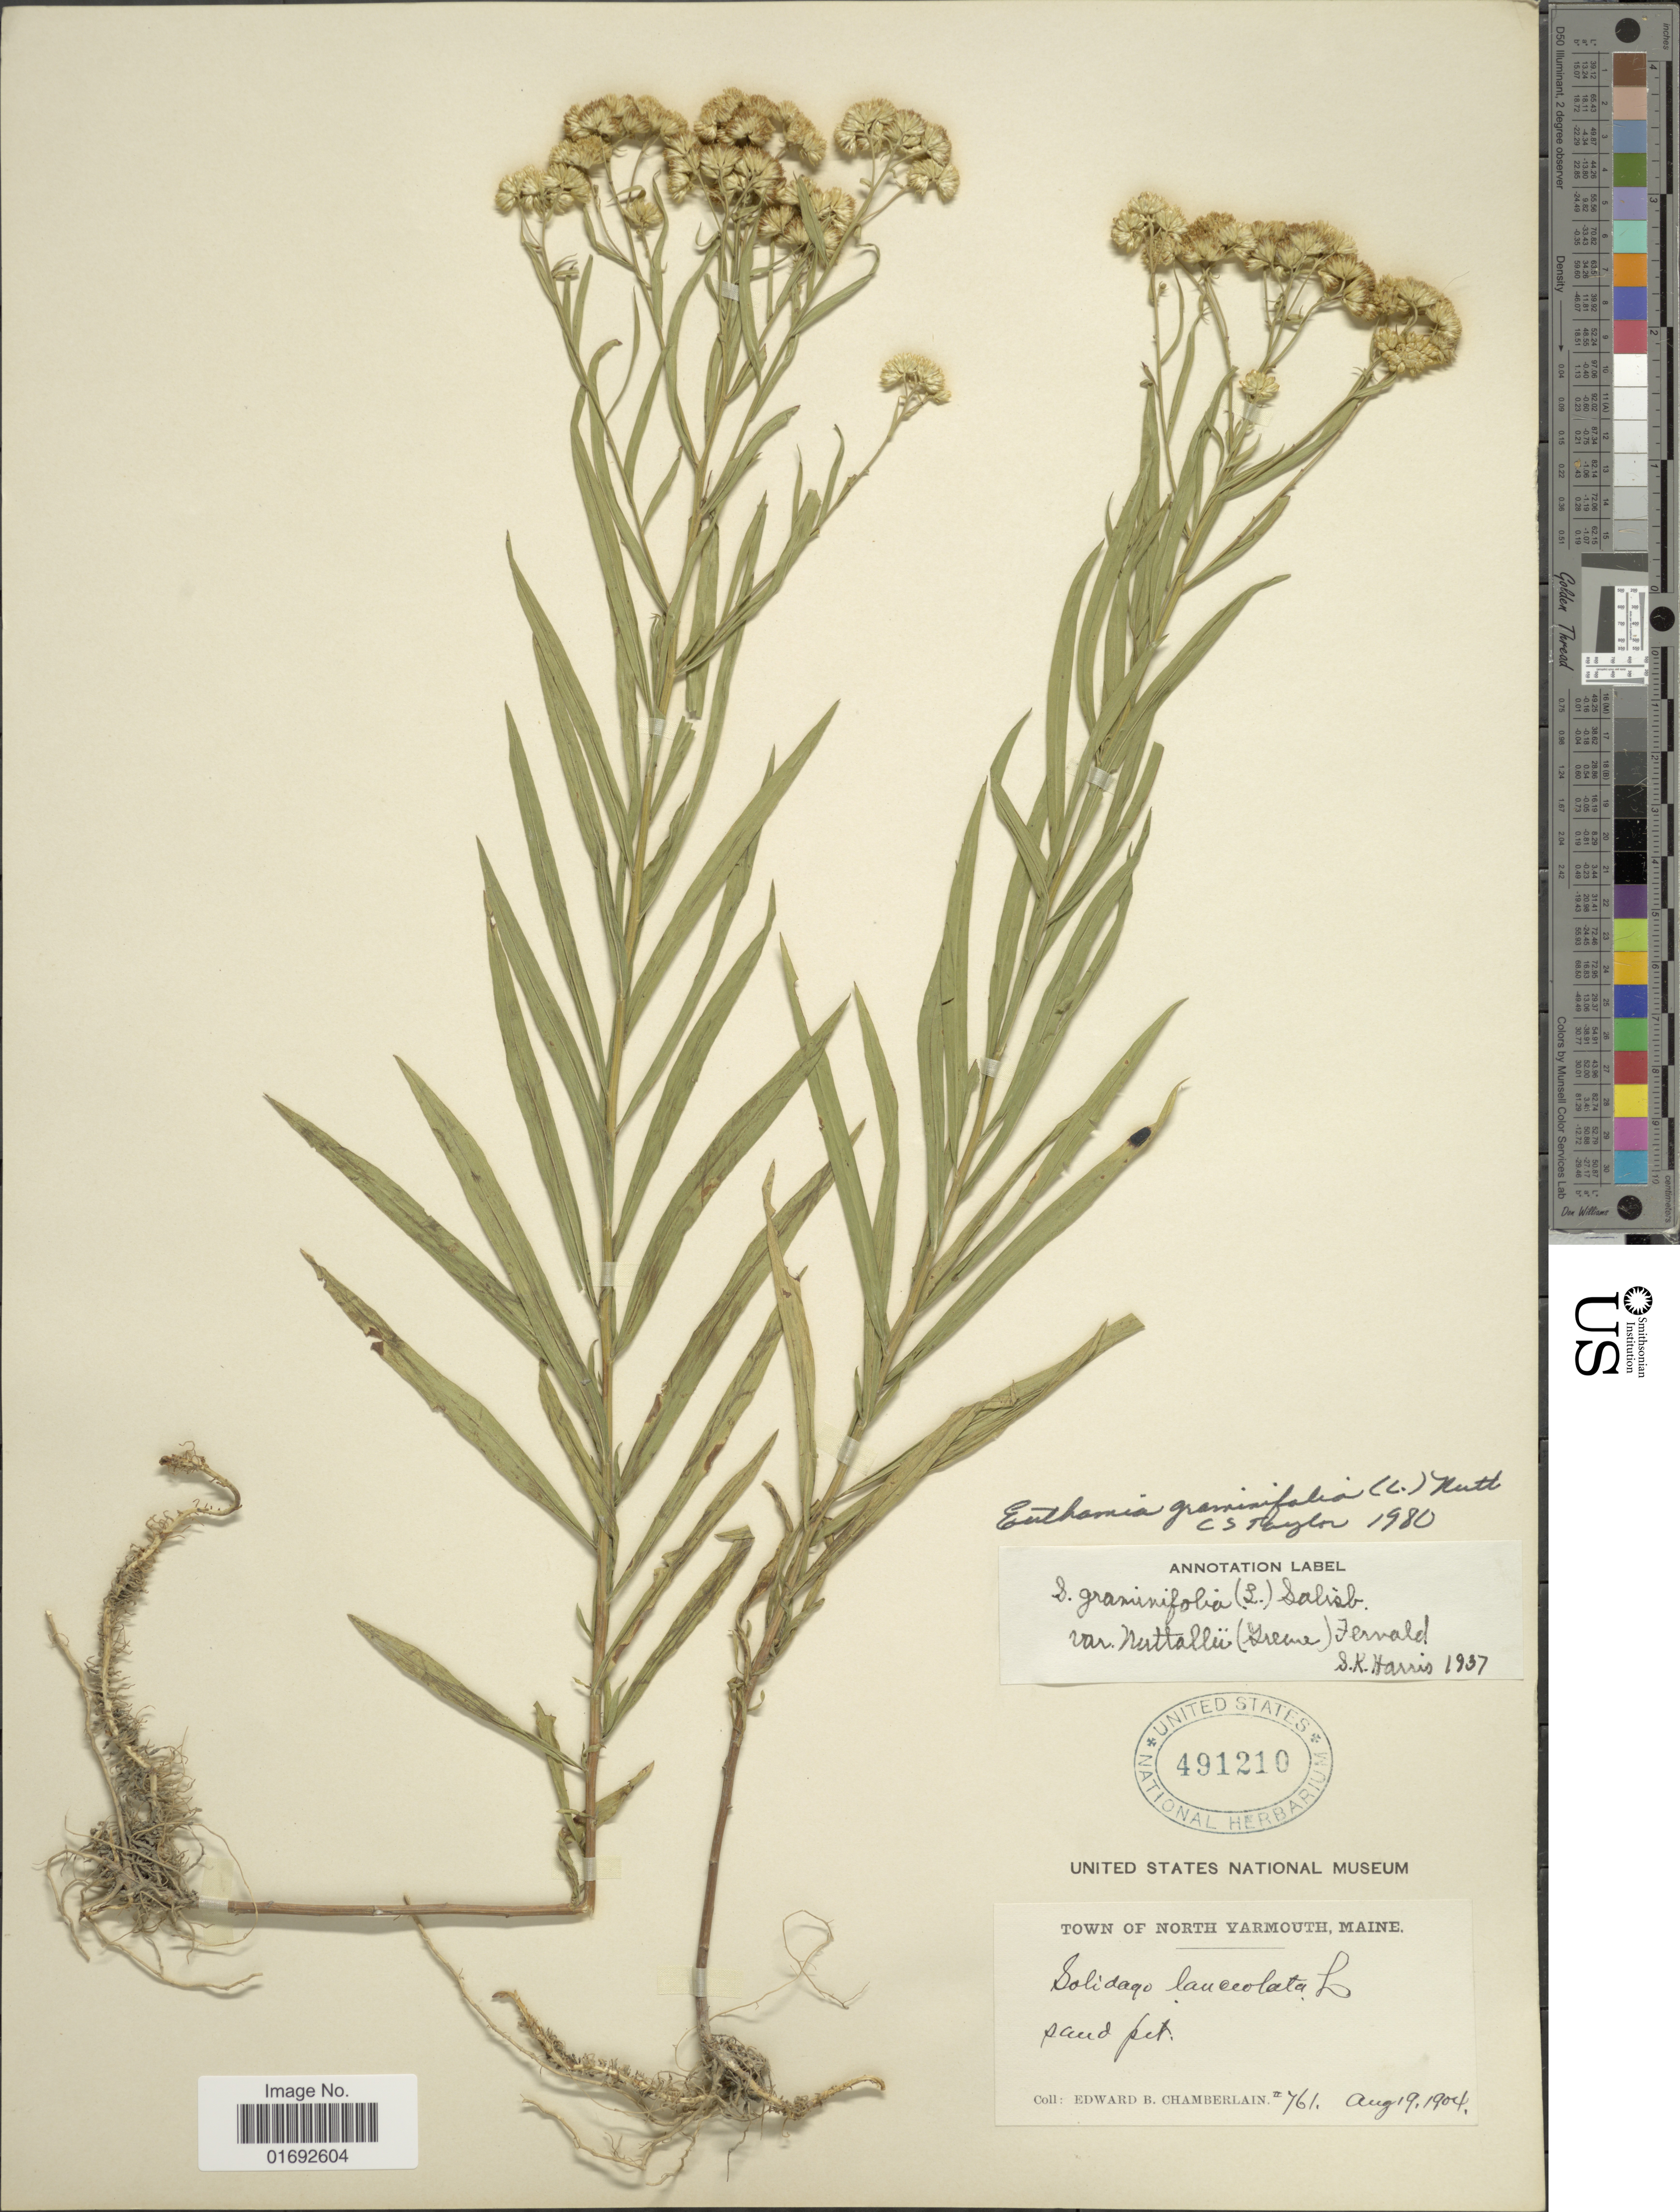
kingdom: Plantae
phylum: Tracheophyta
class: Magnoliopsida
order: Asterales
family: Asteraceae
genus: Euthamia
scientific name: Euthamia graminifolia var. nuttalii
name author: (S.W. Greene) W. Stone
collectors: E. Chamberlain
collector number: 761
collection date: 1904-08-19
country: United States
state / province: Maine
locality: North Yarmouth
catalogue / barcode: US 491210